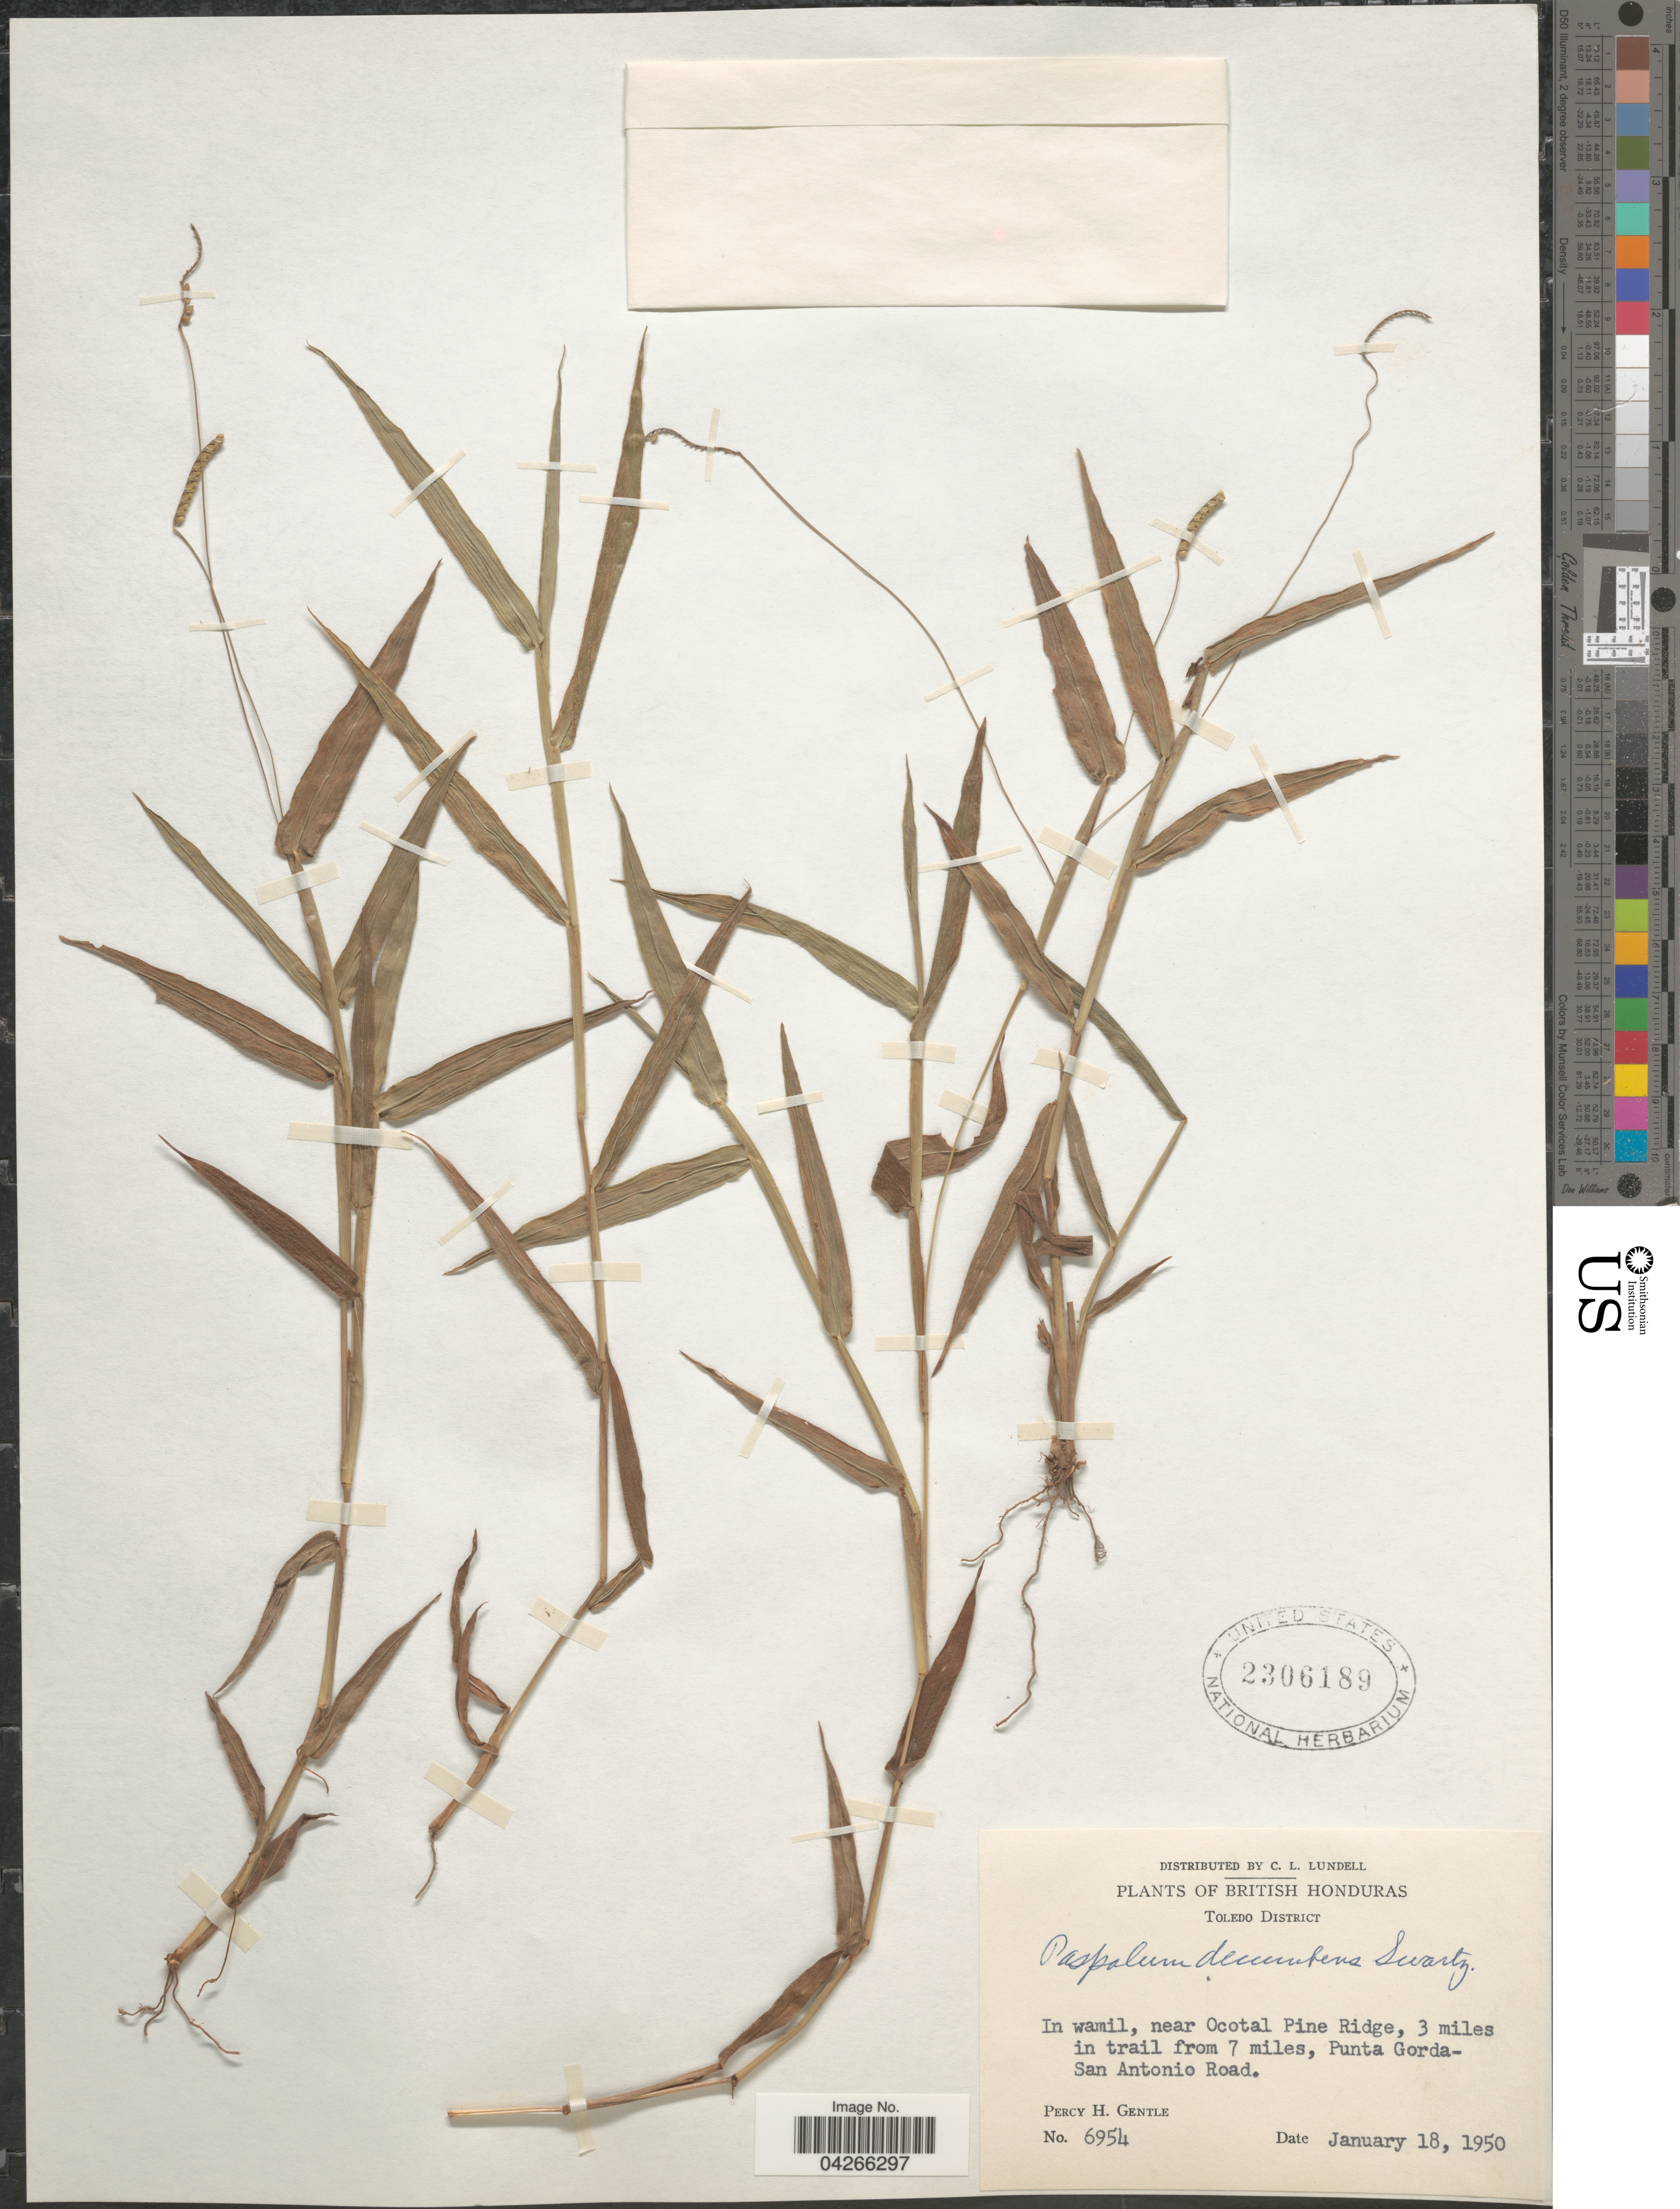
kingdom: Plantae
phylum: Tracheophyta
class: Liliopsida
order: Poales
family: Poaceae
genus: Paspalum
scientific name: Paspalum decumbens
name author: Sw.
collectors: P. H. Gentle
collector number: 6954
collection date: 1950-01-18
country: Belize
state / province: Toledo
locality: British Honduras. Toledo District. In wamil, near Ocotal Pine Ridge, 3 miles in trail from 7 miles, Punta Gorda-San Antonio Road.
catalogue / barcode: US 2306189